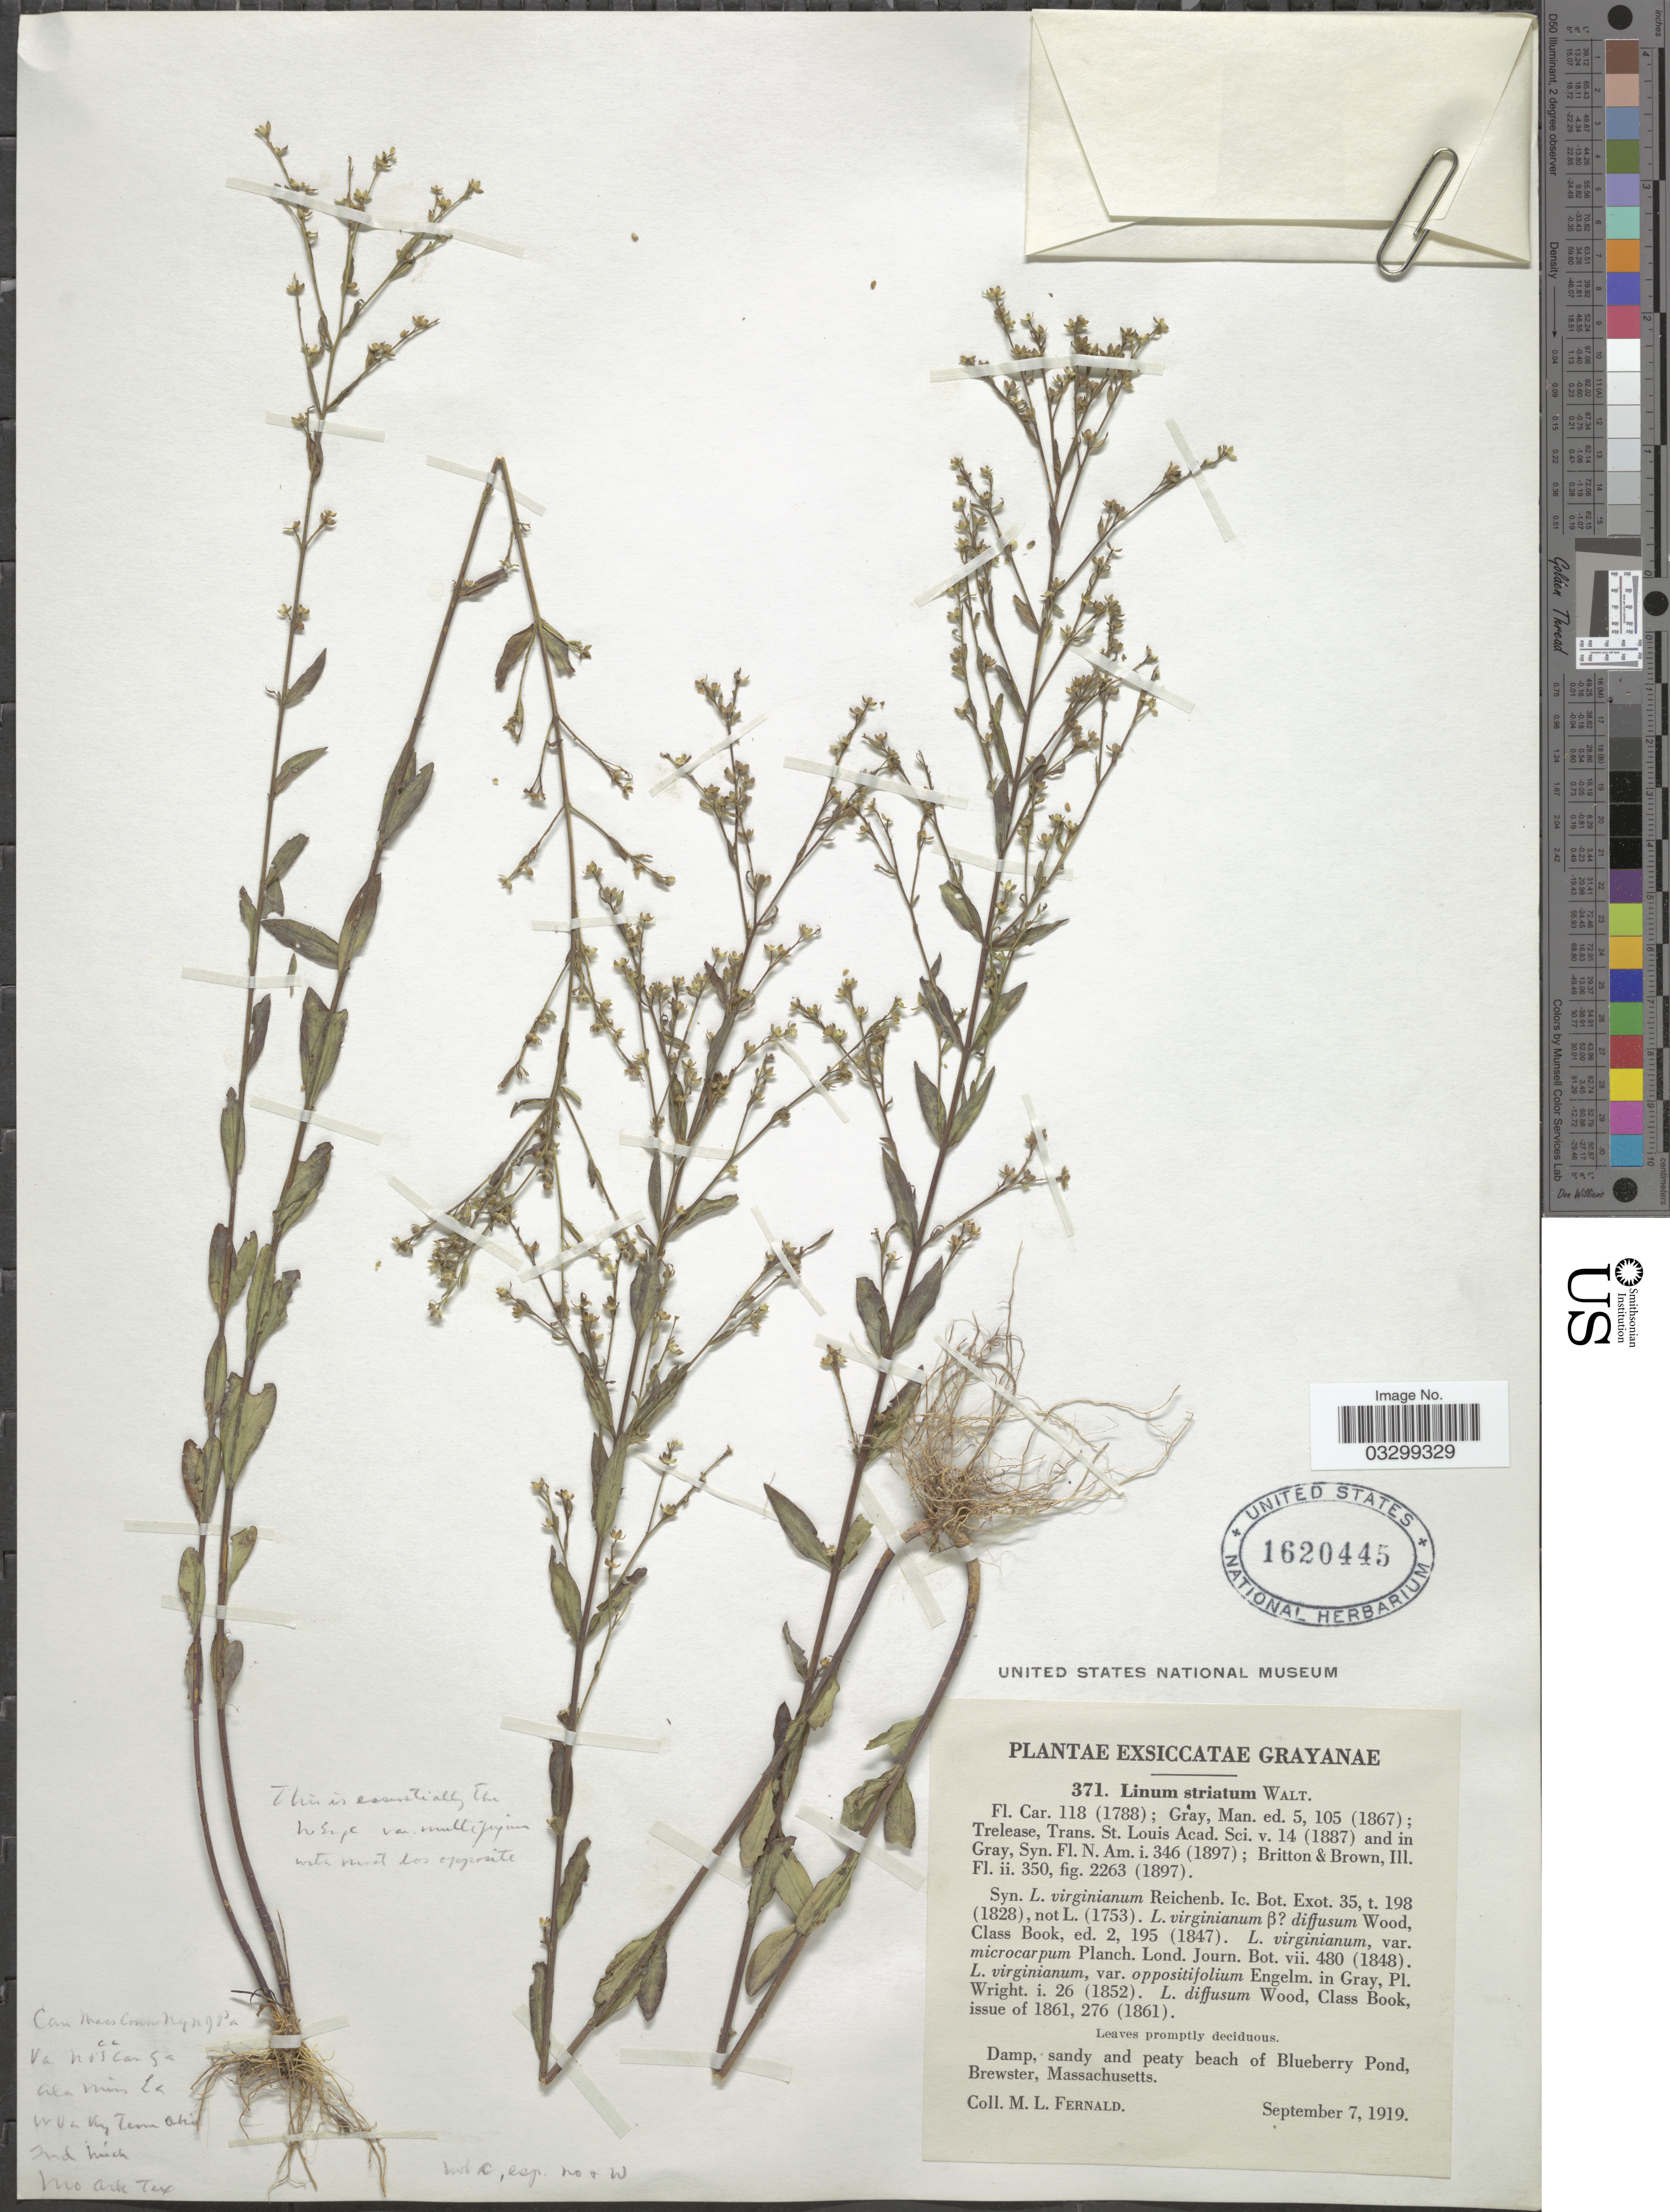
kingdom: Plantae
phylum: Tracheophyta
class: Magnoliopsida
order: Malpighiales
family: Linaceae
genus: Linum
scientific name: Linum striatum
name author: Walter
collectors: M. L. Fernald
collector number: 371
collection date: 1919-09-07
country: United States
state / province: Massachusetts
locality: Grayanae. Damp, sandy and peaty beach of Blueberry Pond, Brewster.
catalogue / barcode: US 1620445